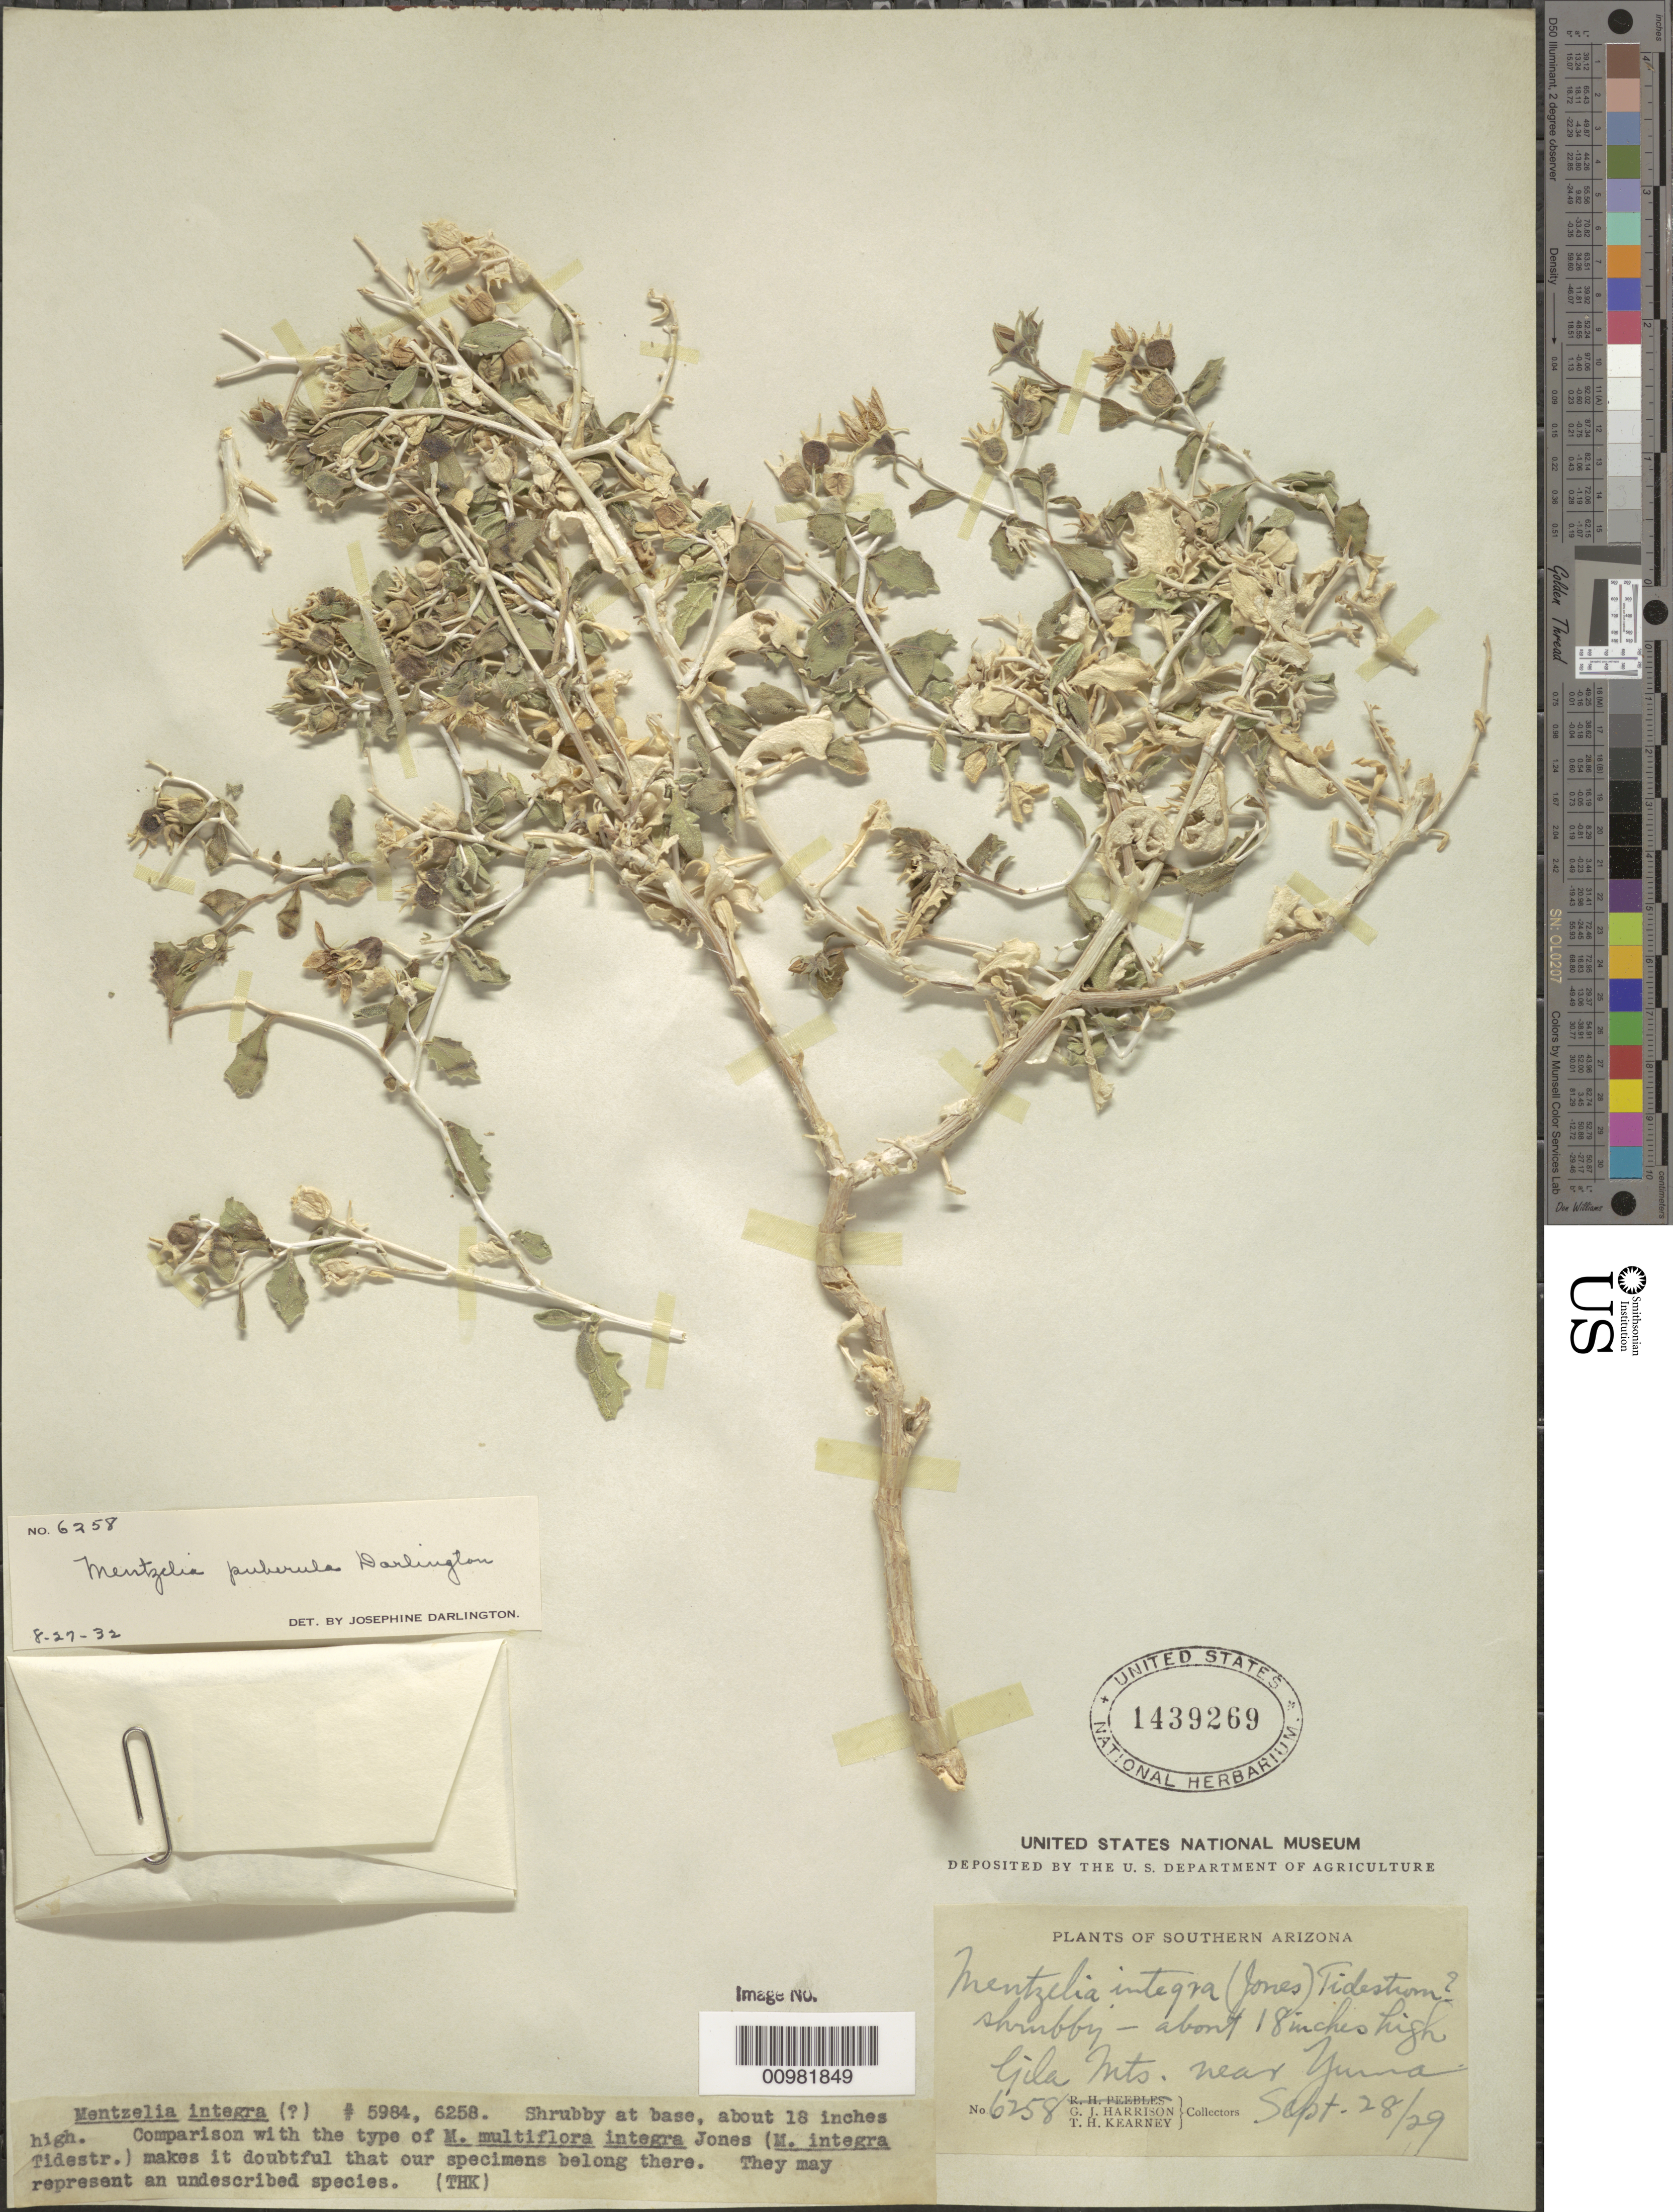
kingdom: Plantae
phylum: Tracheophyta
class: Magnoliopsida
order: Cornales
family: Loasaceae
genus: Mentzelia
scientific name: Mentzelia puberula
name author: J. Darl.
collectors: G. J. Harrison & T. H. Kearney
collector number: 6258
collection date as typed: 28 Sep 1929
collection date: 1929-09-28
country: United States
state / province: Arizona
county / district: Yuma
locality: Gila Mountains, near Yuma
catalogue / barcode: US 1439269